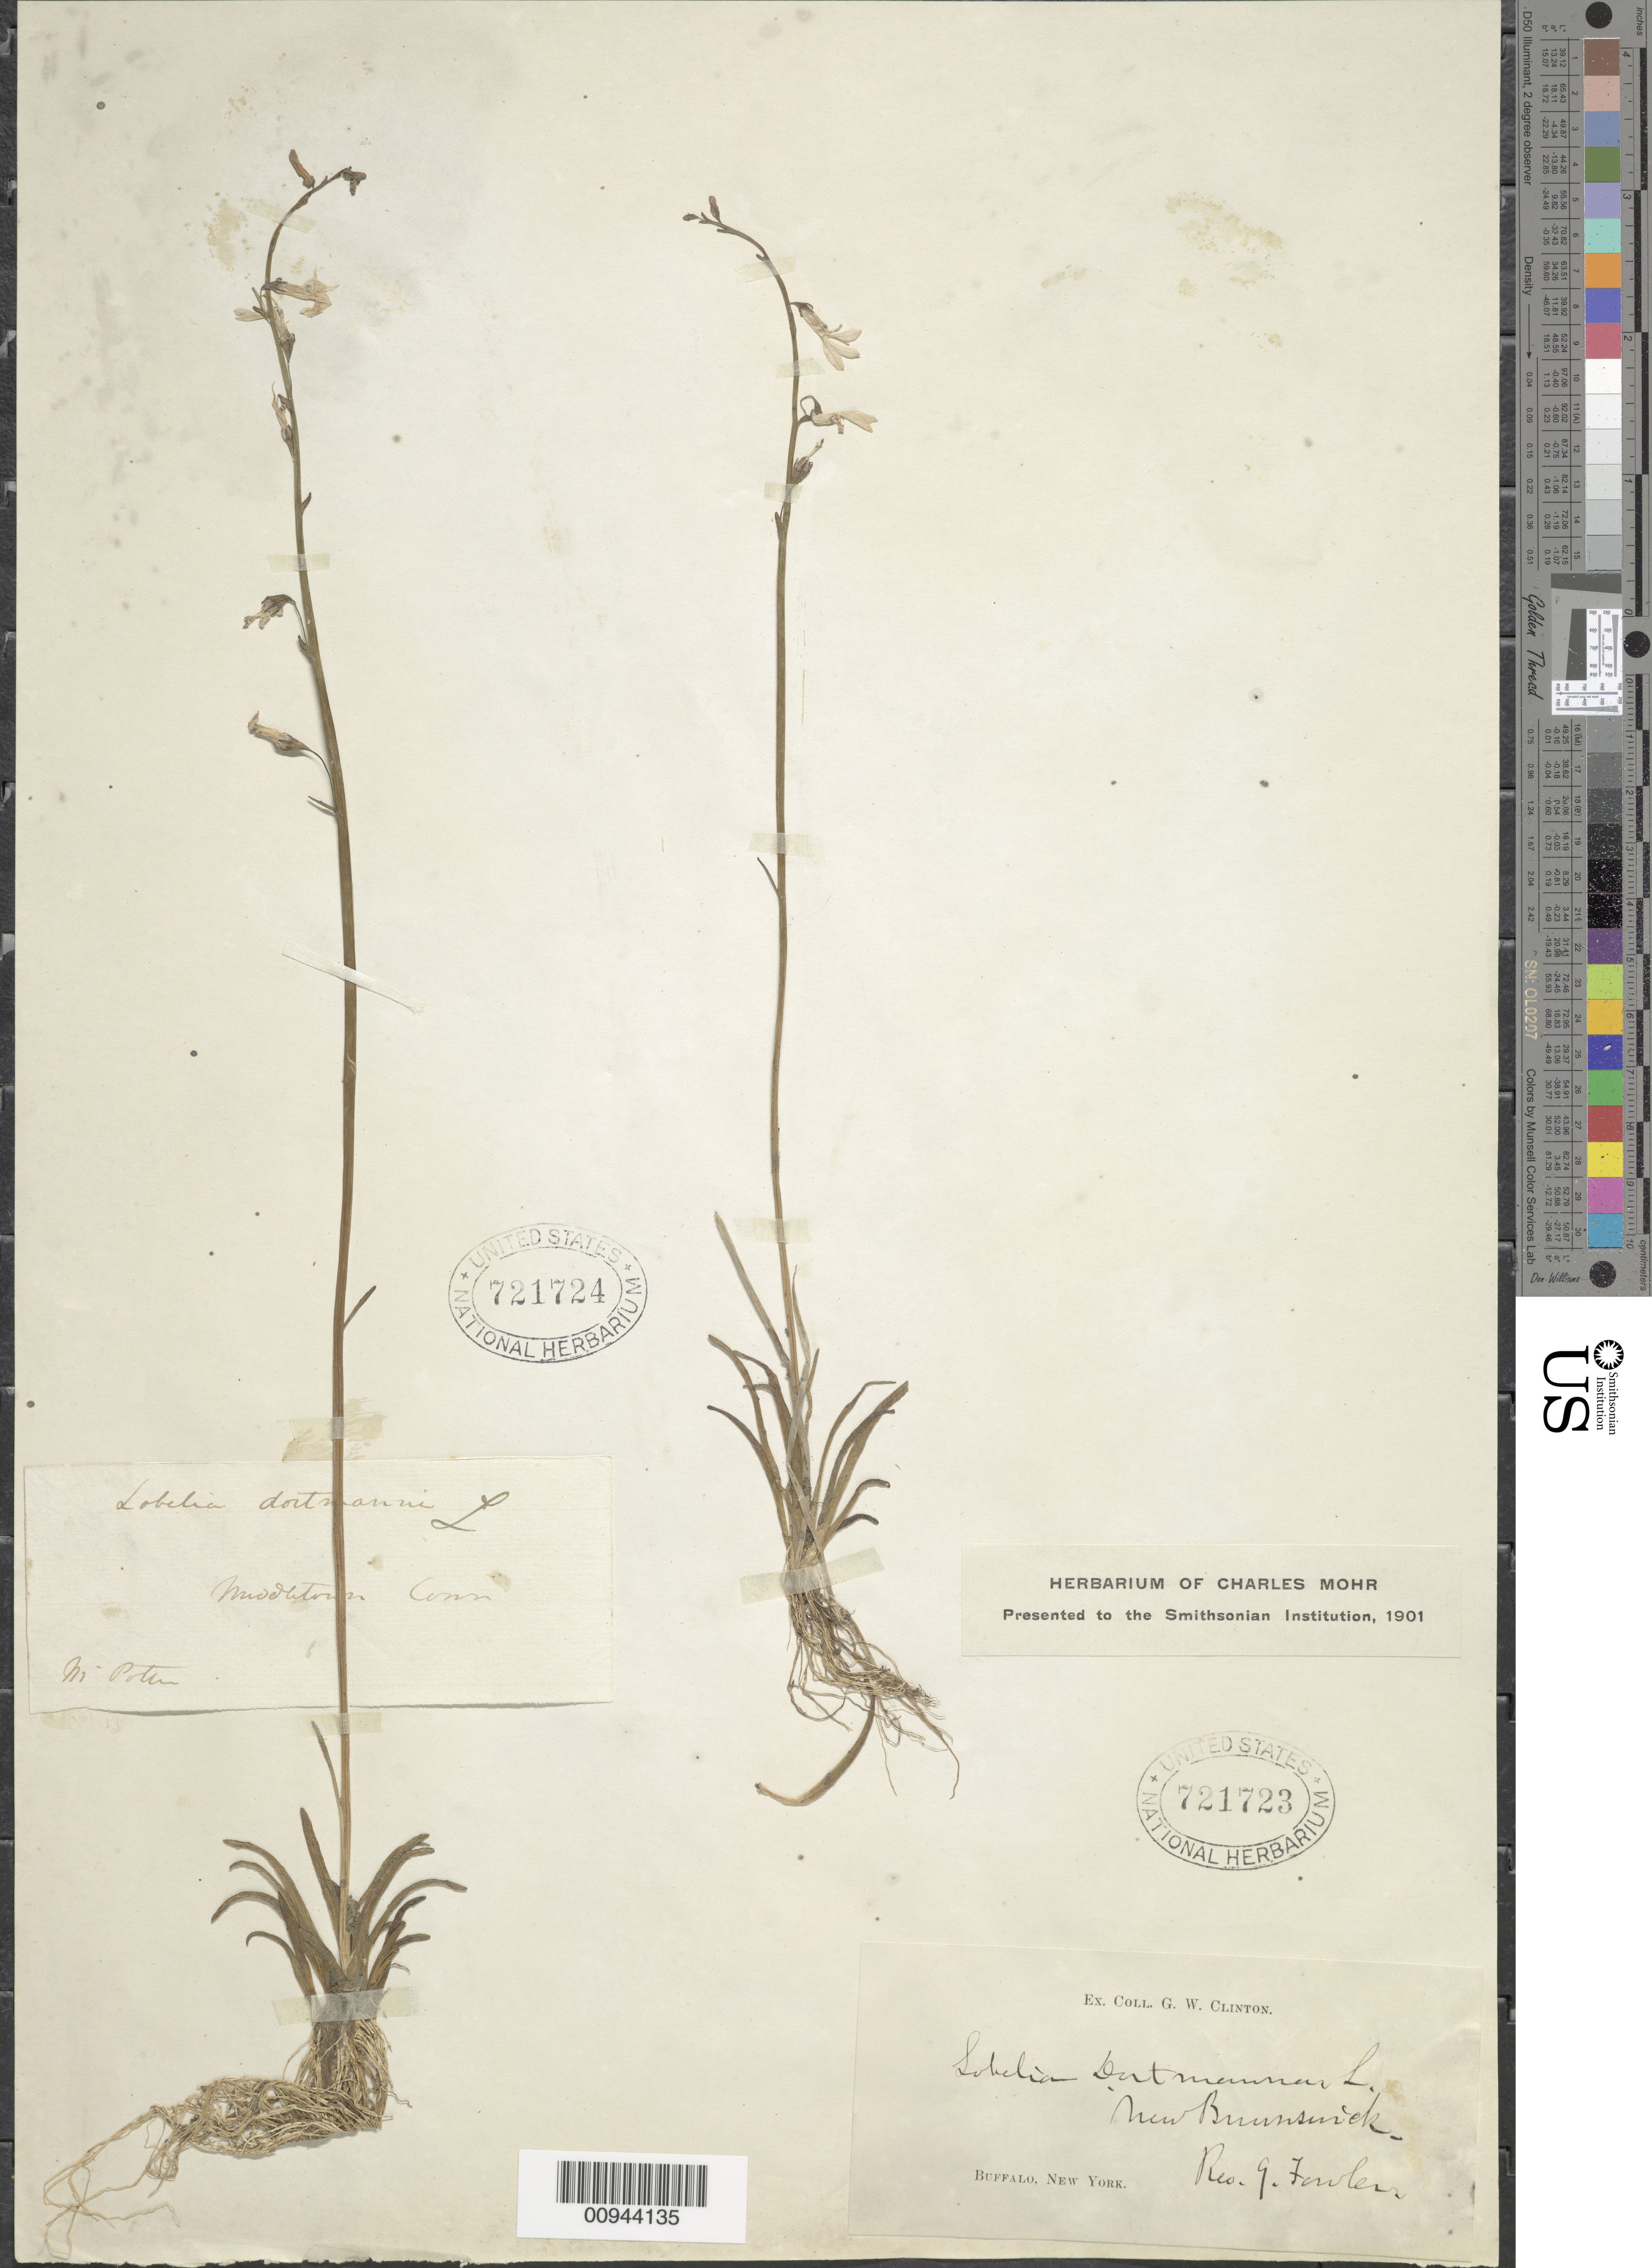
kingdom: Plantae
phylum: Tracheophyta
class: Magnoliopsida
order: Asterales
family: Campanulaceae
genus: Lobelia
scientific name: Lobelia dortmanna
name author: L.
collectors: J. P. Fowler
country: Canada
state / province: New Brunswick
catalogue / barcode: US 721723-2